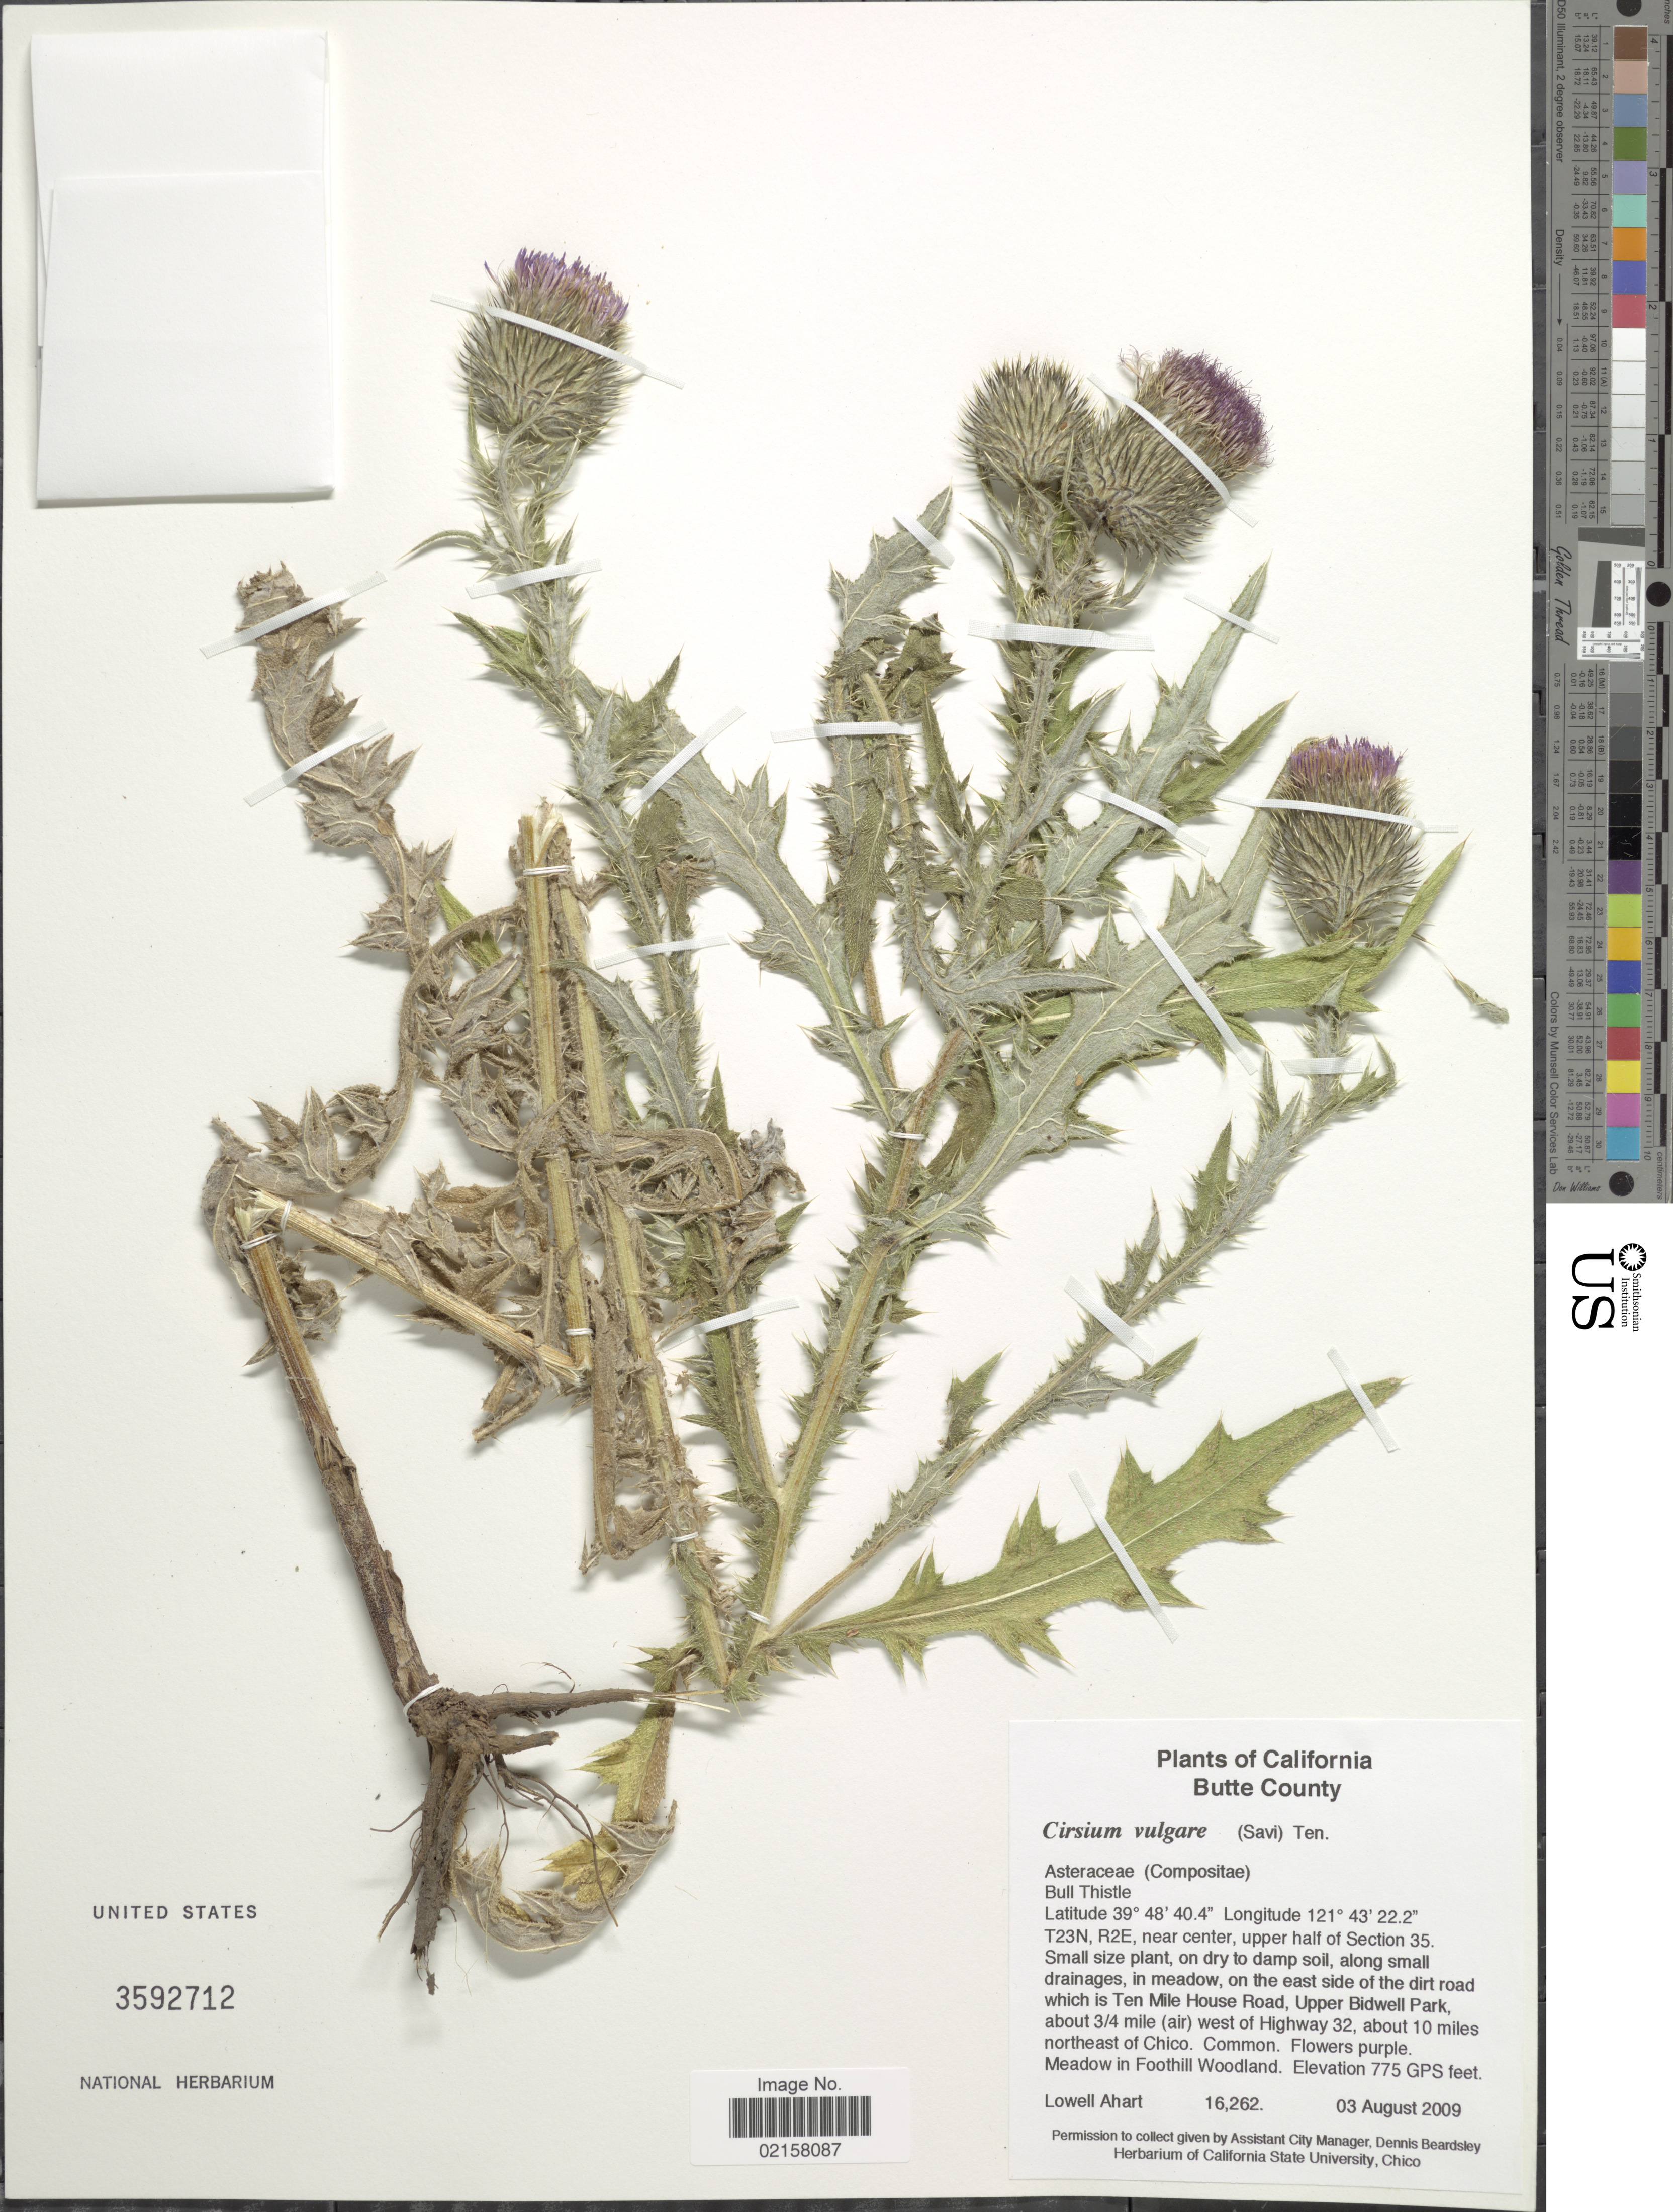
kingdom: Plantae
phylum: Tracheophyta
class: Magnoliopsida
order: Asterales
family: Asteraceae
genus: Cirsium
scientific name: Cirsium vulgare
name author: (Savi) Ten.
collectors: L. Ahart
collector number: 16262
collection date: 2009-08-03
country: United States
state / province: California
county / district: Butte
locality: Butte County, BullThistle, T23N, R2E, near center, upper half of Section 35, along small drainages, in meadow, on the east side of the dirt road which in Ten Mile House Road, Upper Bidwell Park, about 3/4 mile (air) west of Highway 32, about 10 miles northeast of Chico, meadow in Foothill Woodland.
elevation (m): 236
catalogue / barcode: US 3592712